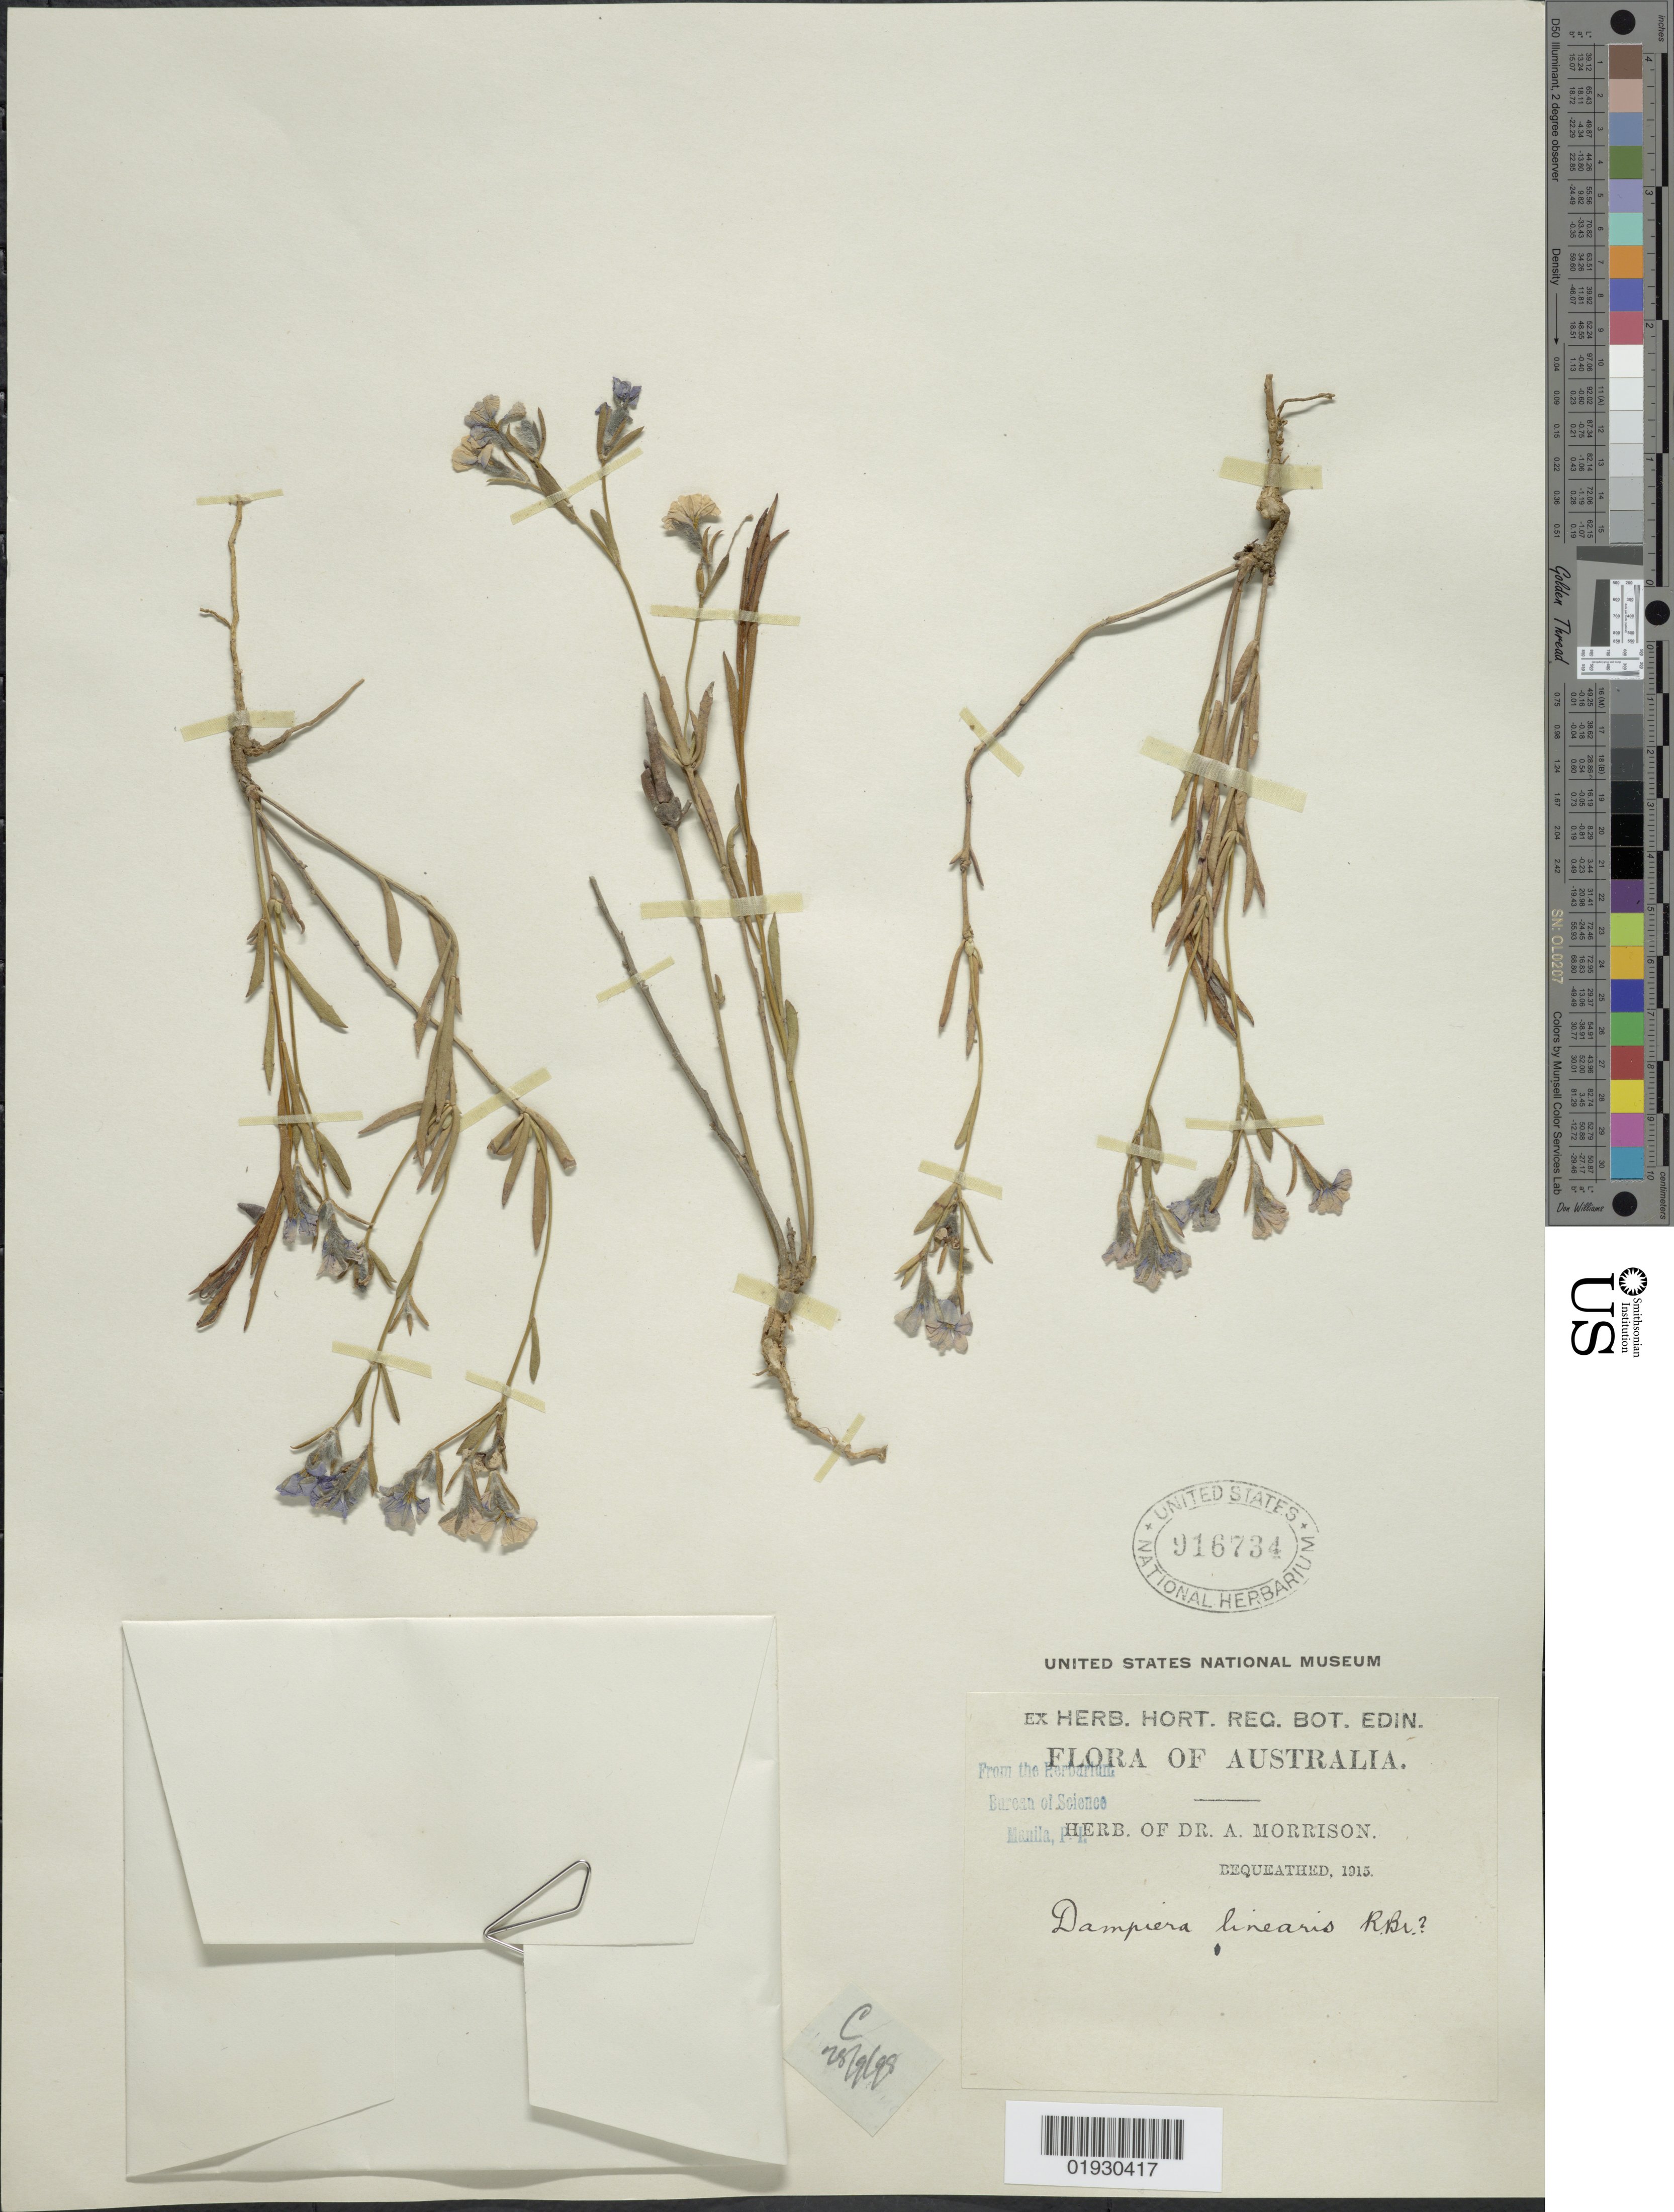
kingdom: Plantae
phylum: Tracheophyta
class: Magnoliopsida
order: Asterales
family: Goodeniaceae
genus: Dampiera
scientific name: Dampiera linearis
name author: R. Br.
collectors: ex herb. Dr. A. Morrison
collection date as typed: Transcribed d/m/y: 25/9/98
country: Australia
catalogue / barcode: US 916734